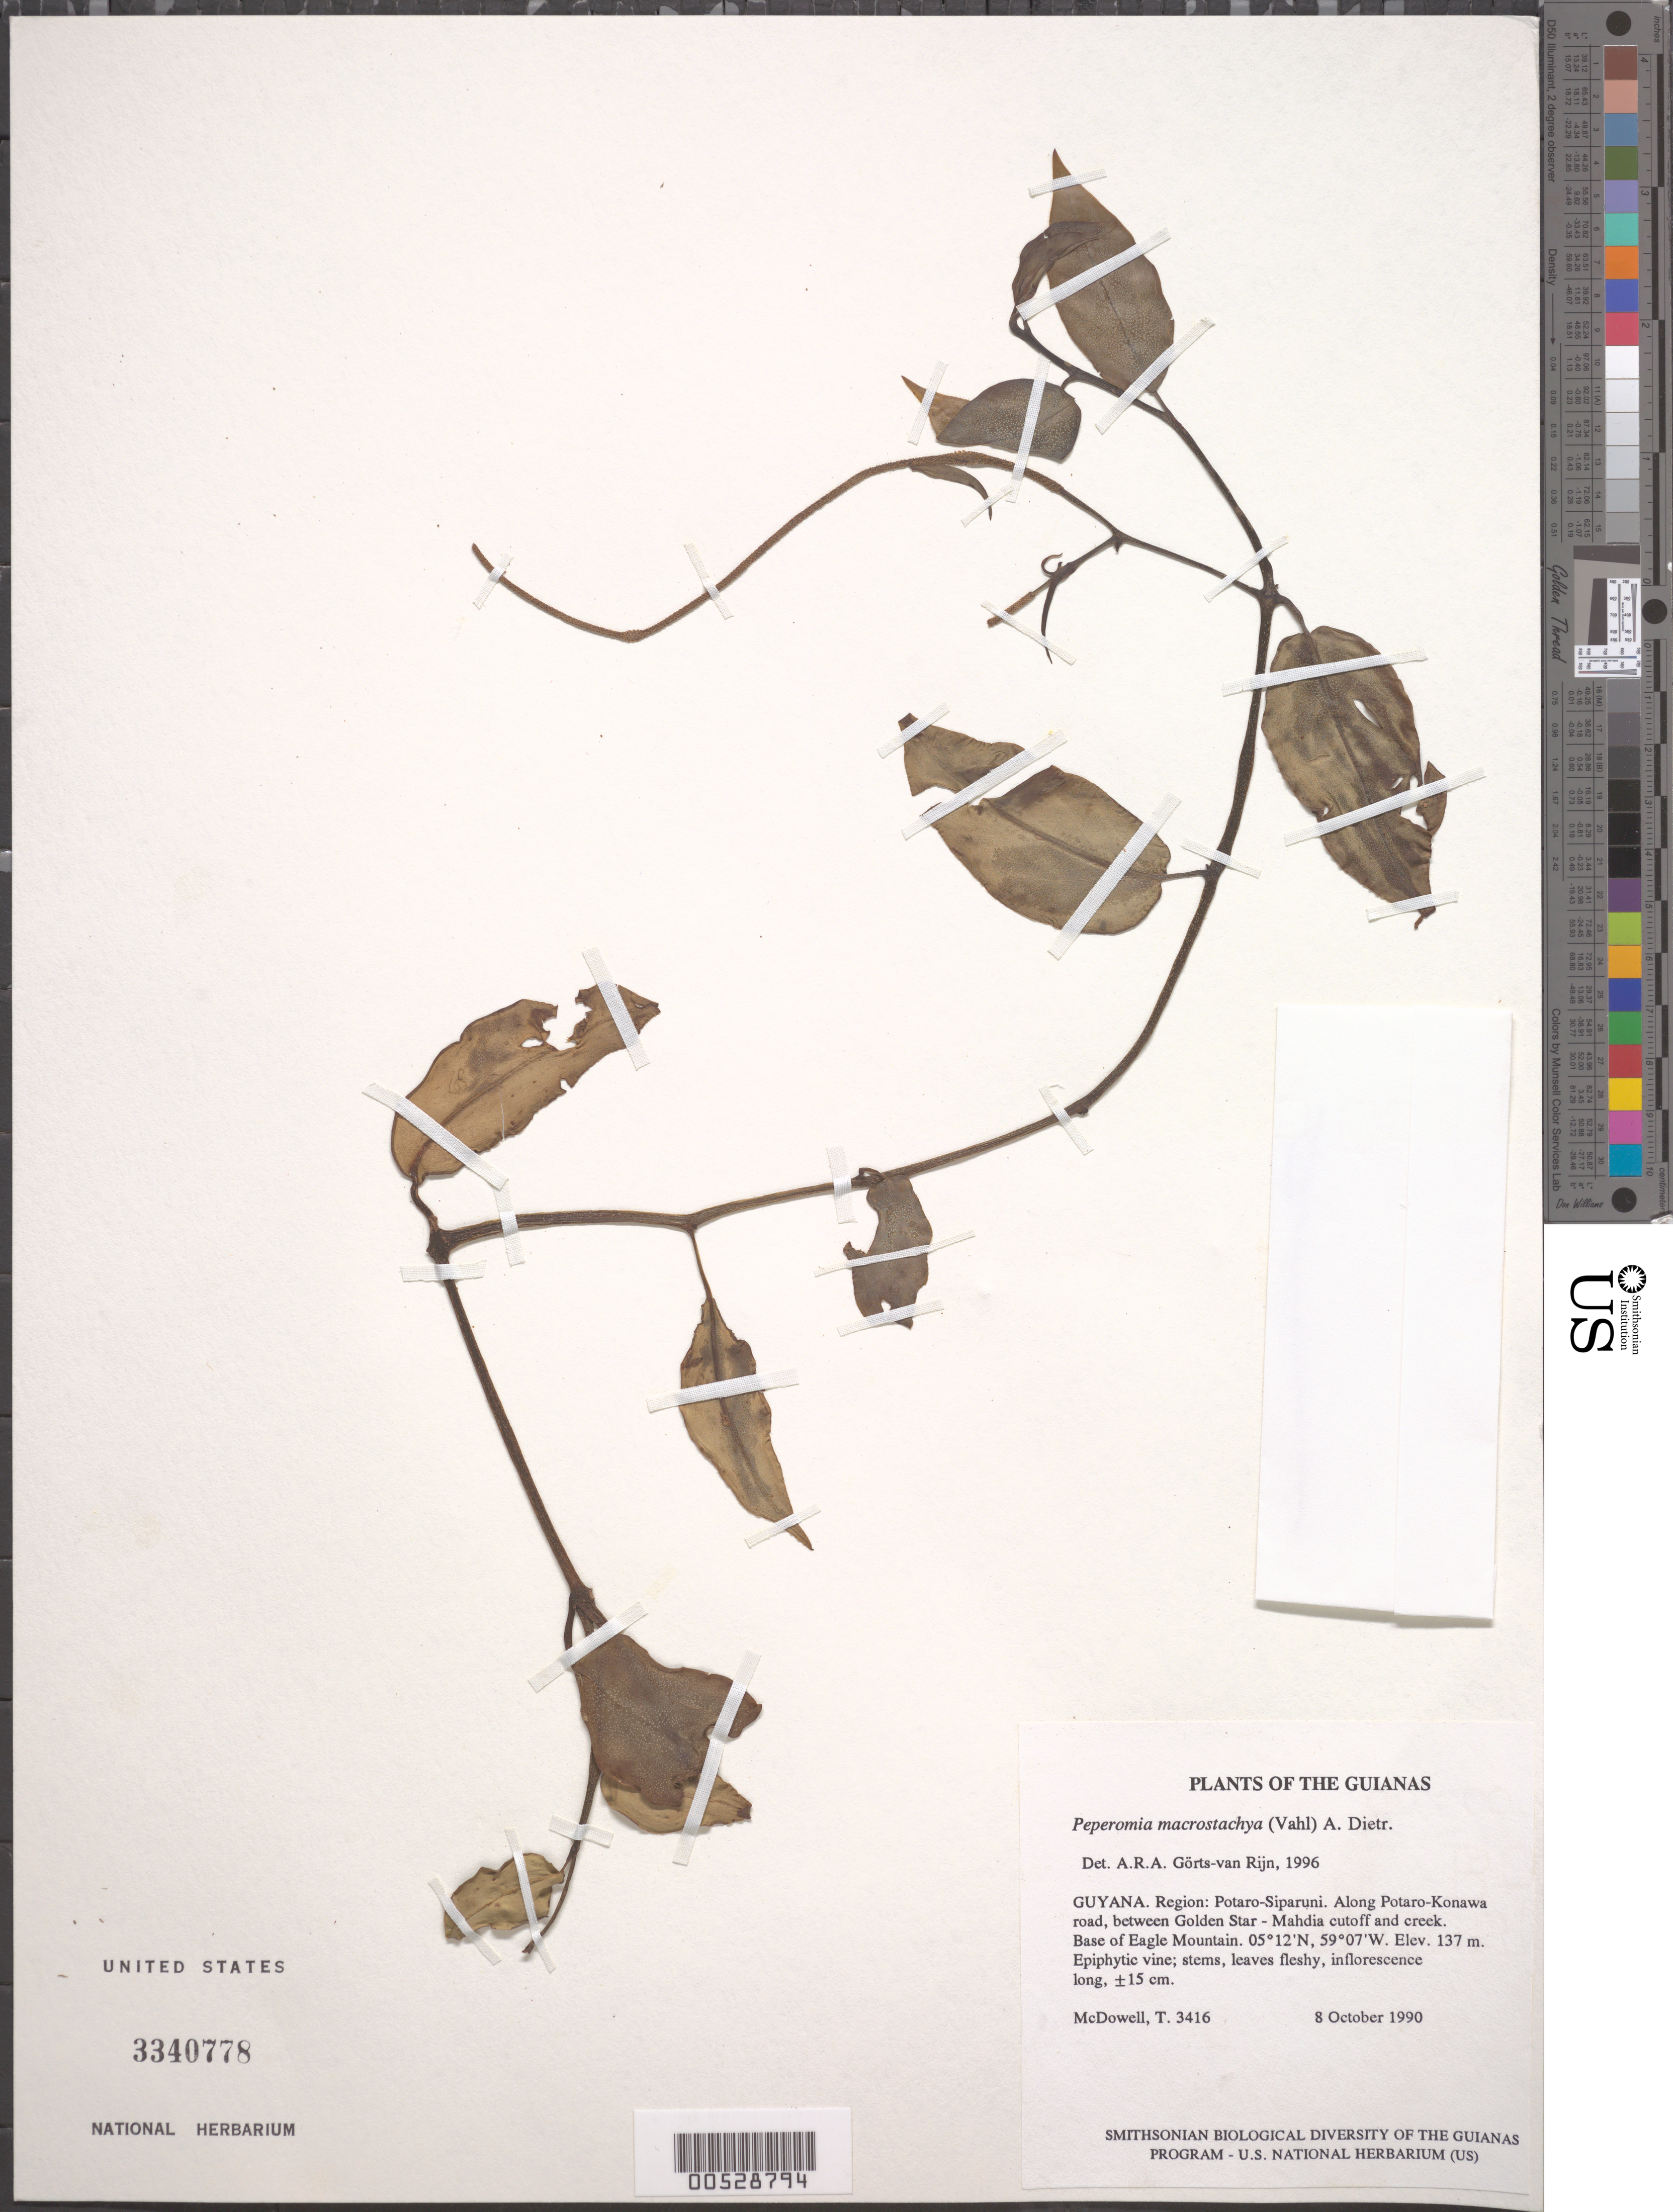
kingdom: Plantae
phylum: Tracheophyta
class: Magnoliopsida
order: Piperales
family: Piperaceae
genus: Peperomia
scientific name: Peperomia macrostachya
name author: (Vahl) A. Dietr.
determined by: Görts-van Rijn, A. R. A.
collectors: T. McDowell & D. Gopaul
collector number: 3416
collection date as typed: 8 October 1990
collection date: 1990-10-08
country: Guyana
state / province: Potaro-Siparuni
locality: Along Potaro-Konawa road, between Golden Star - Mahdia cutoff and creek. Base of Eagle Mountain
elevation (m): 137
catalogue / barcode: US 3340778